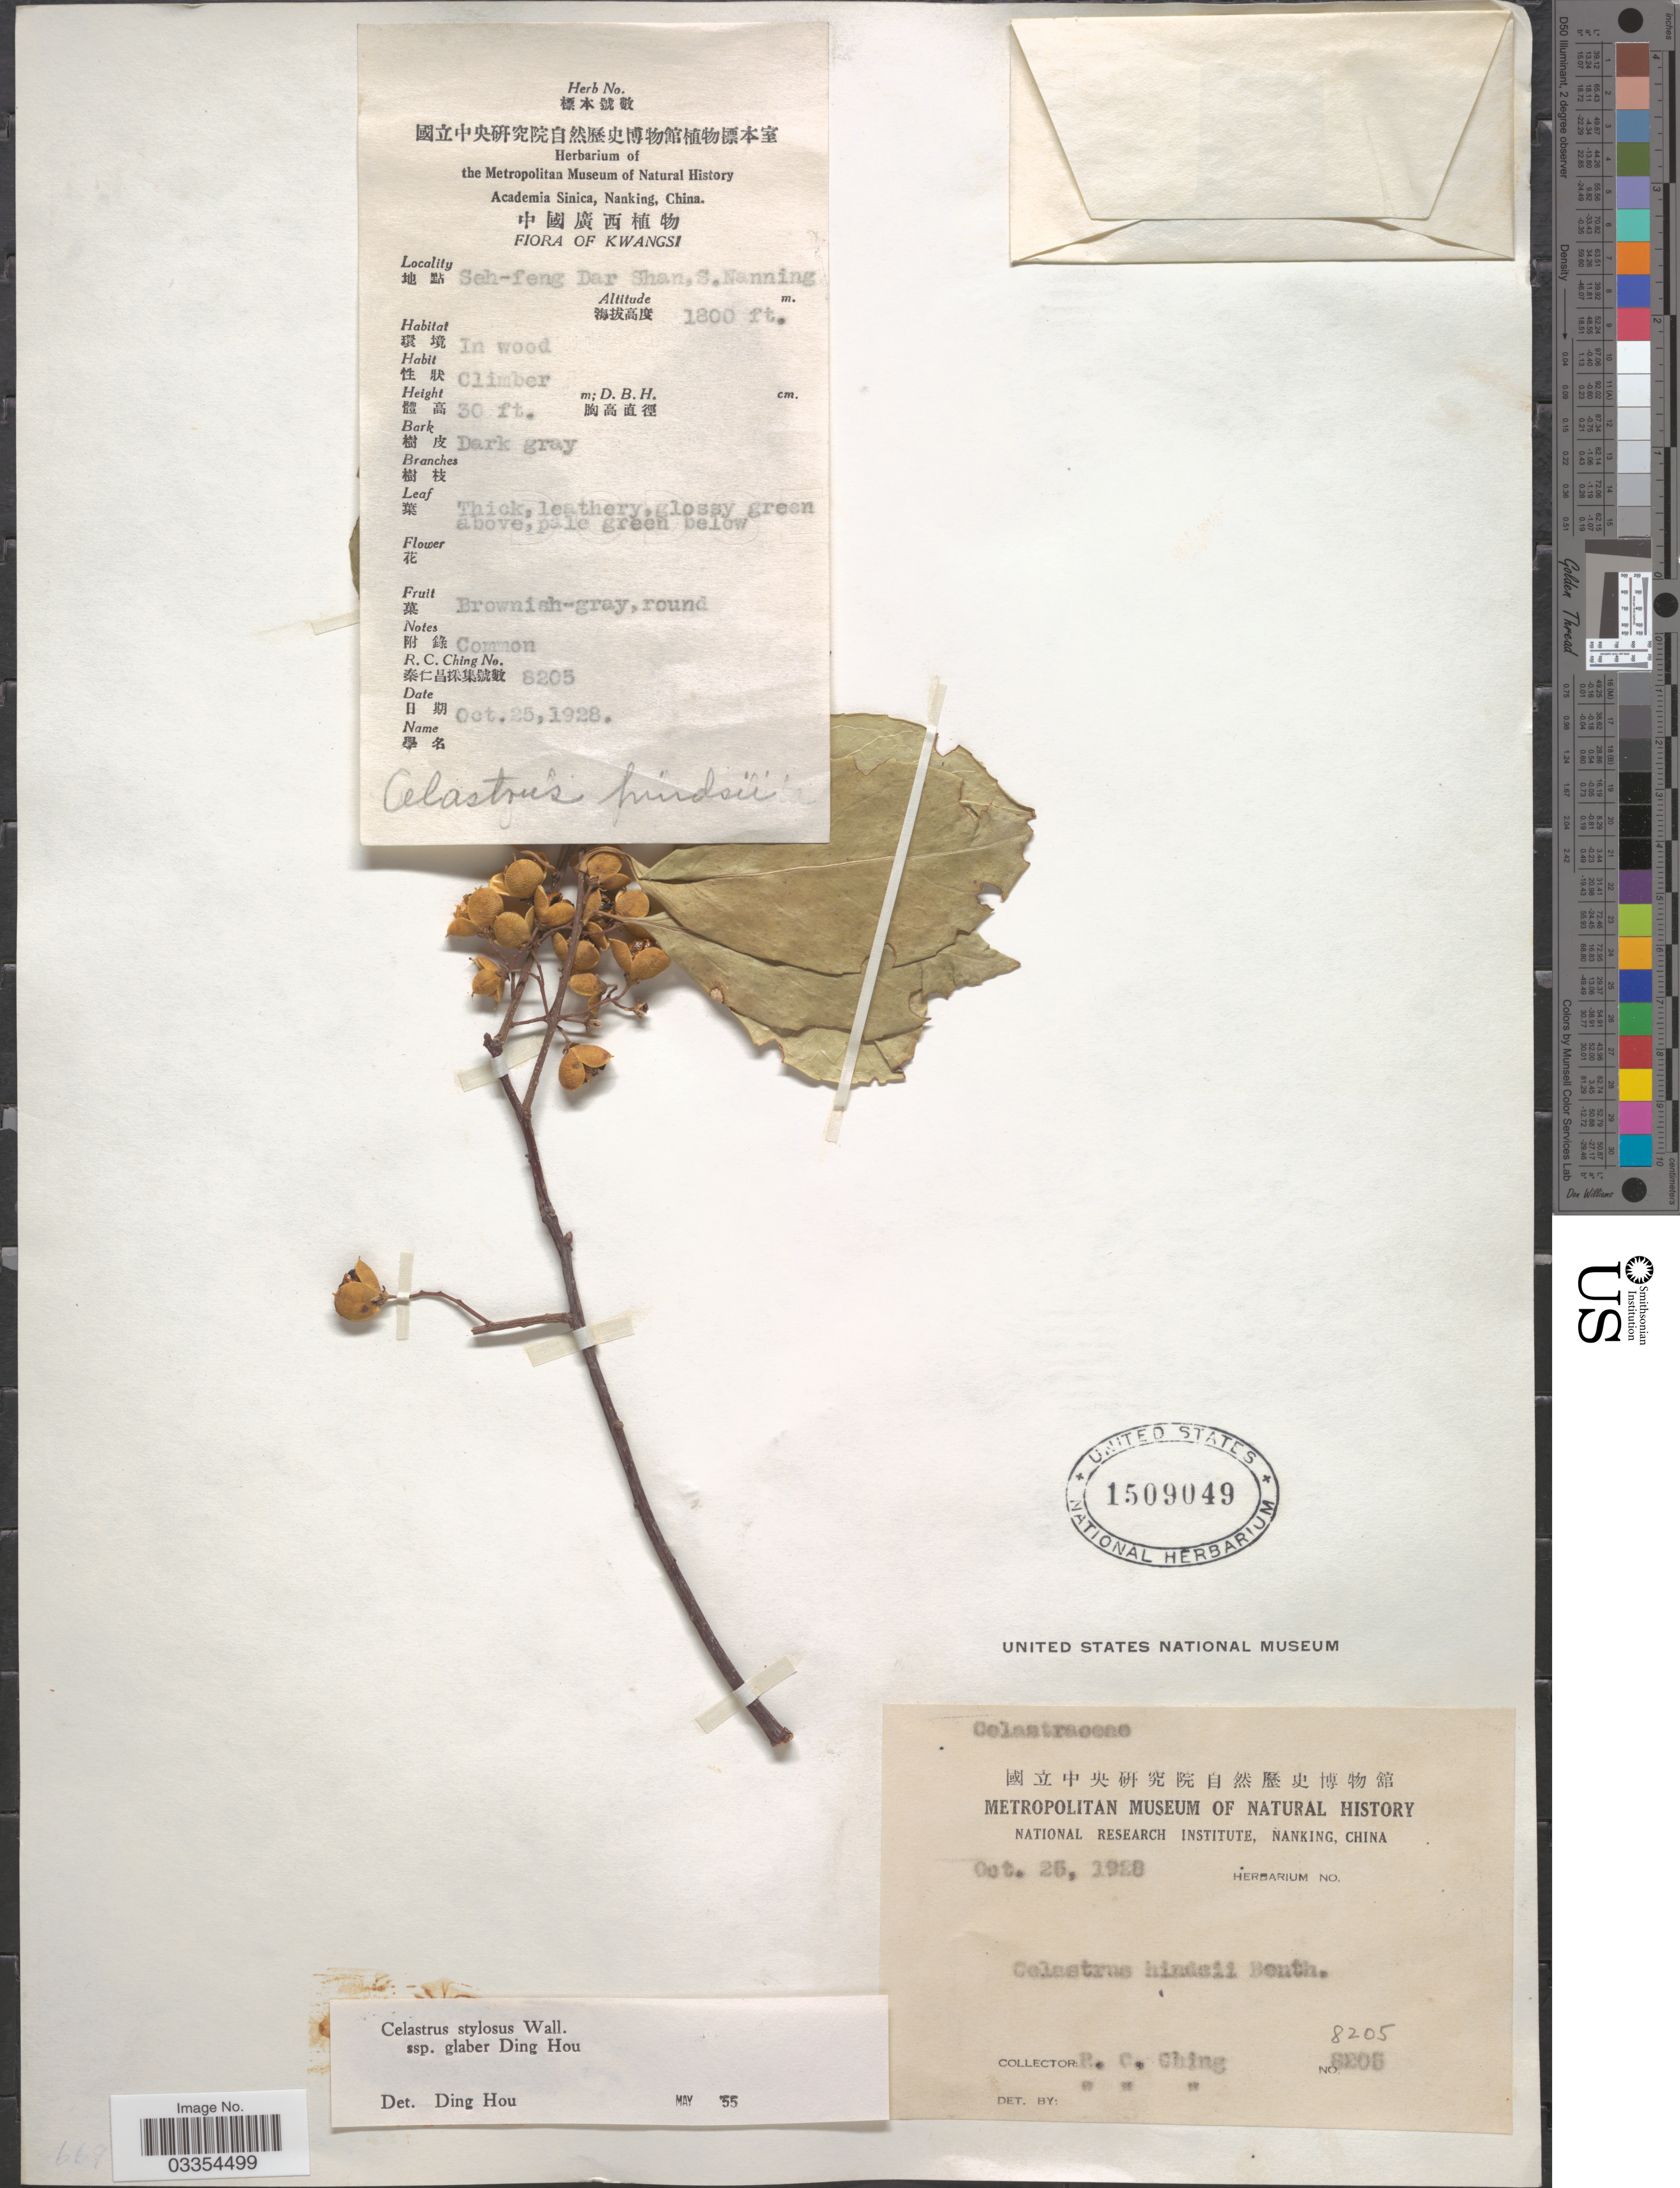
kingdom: Plantae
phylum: Tracheophyta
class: Magnoliopsida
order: Celastrales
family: Celastraceae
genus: Celastrus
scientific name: Celastrus stylosus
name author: Wall.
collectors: R. C. Ching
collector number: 8205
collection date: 1928-10-25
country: China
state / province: Guangxi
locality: Kwangsi, Seh-feng Dar Shan, S. Nanning.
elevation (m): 549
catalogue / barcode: US 1509049